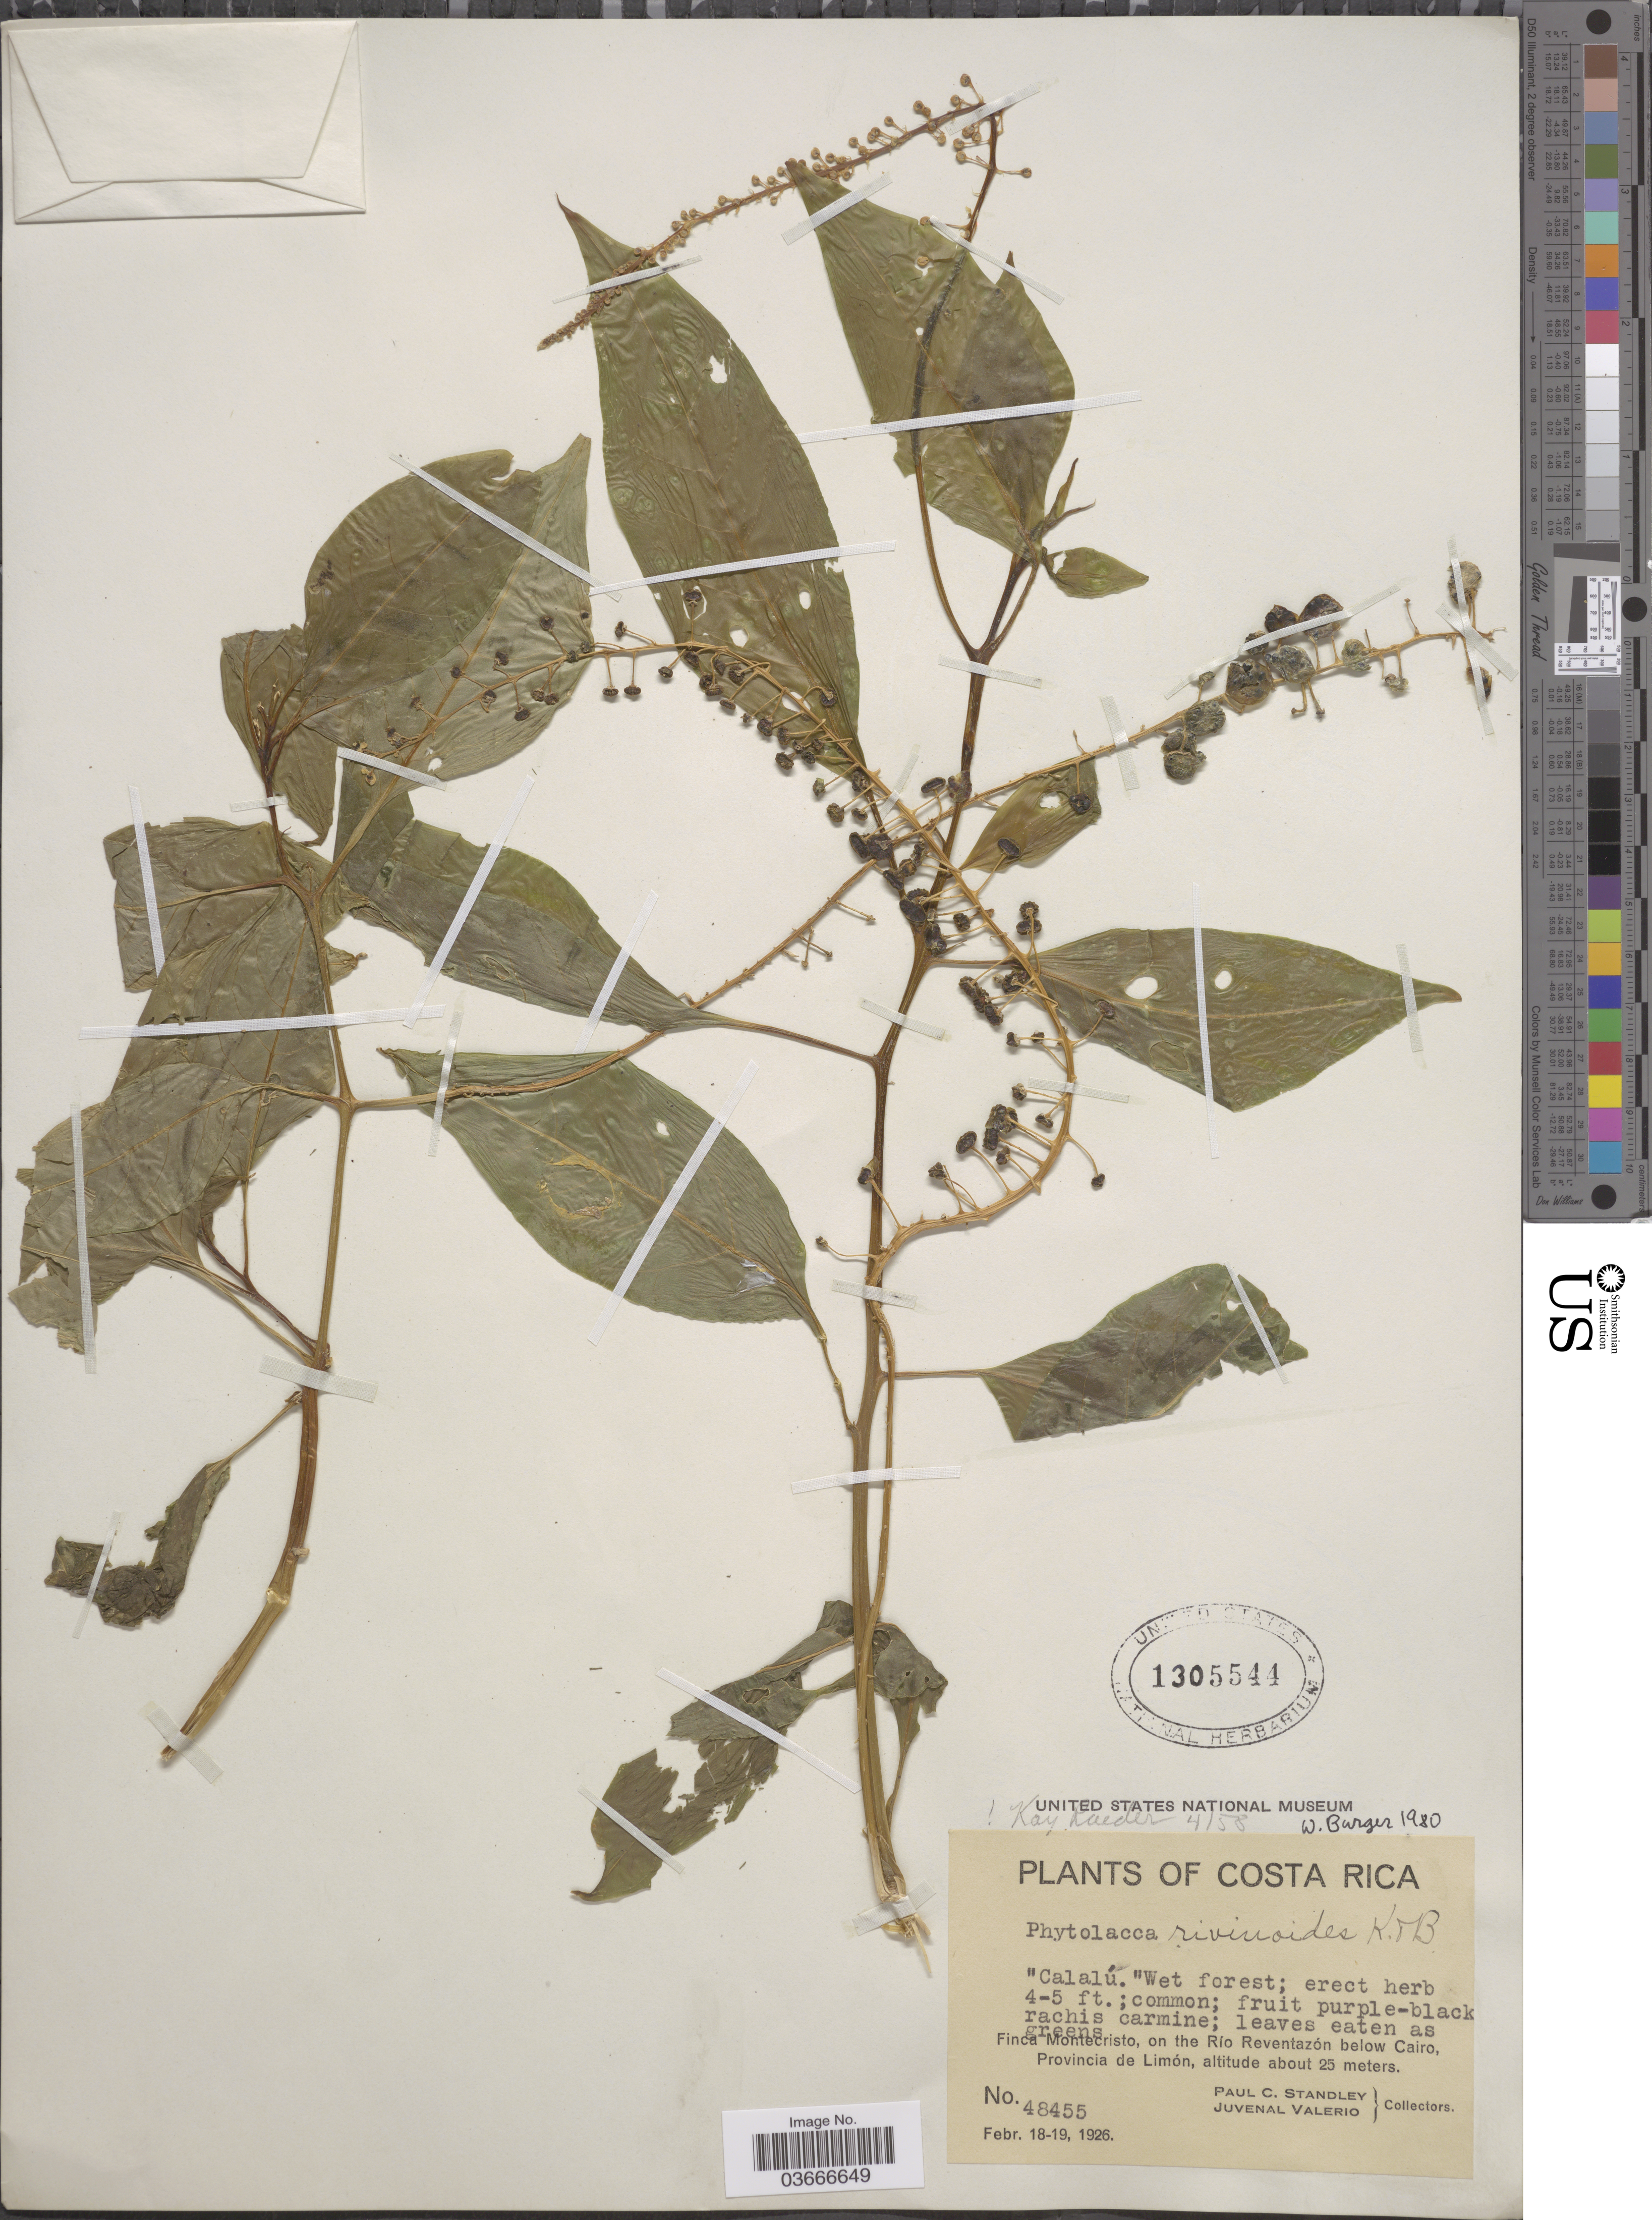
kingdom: Plantae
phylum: Tracheophyta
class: Magnoliopsida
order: Caryophyllales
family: Phytolaccaceae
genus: Phytolacca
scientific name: Phytolacca rivinoides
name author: Kunth & C.D. Bouché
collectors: P. C. Standley & J. Valerio R.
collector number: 48455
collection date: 1926-02-18/1926-02-19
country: Costa Rica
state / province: Limón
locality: Finca Montecristo, on the Río Reventazón below Cairo.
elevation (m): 25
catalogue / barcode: US 1305544